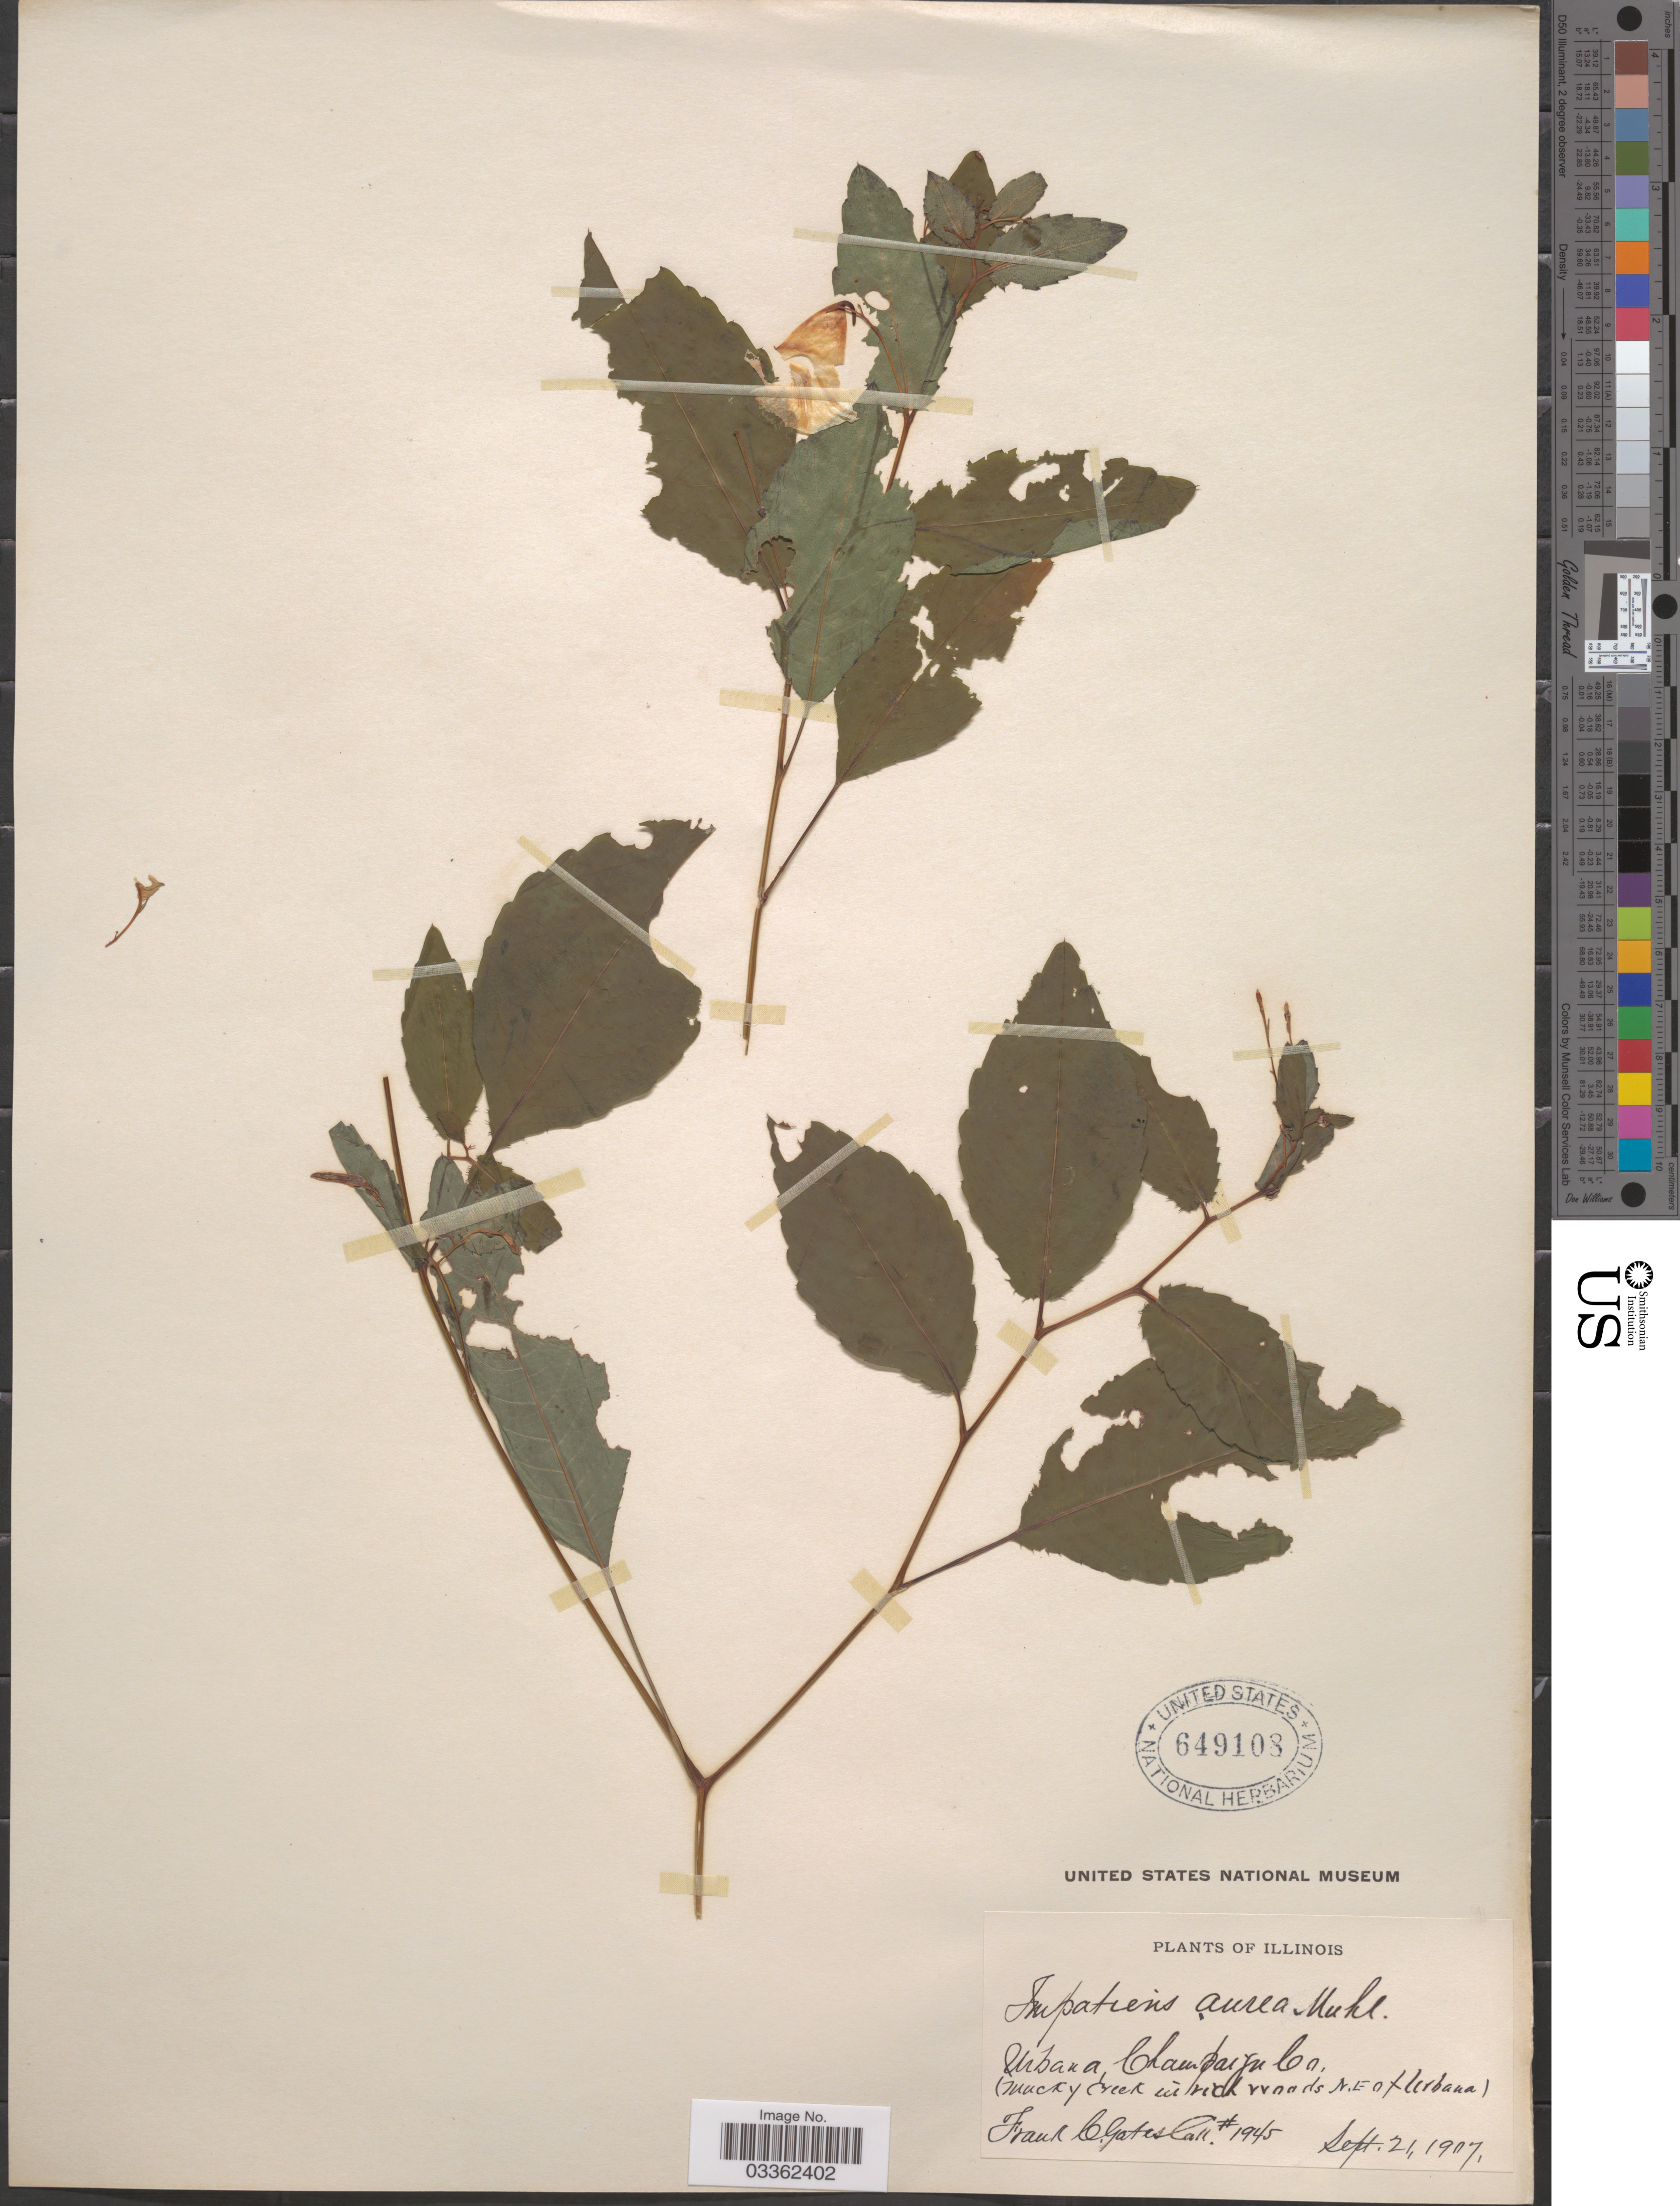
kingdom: Plantae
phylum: Tracheophyta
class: Magnoliopsida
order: Ericales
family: Balsaminaceae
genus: Impatiens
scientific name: Impatiens pallida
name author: Nutt.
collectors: F. C. Gates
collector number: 1945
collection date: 1907-09-21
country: United States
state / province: Illinois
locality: Urbbana, Champaign Co. (Mucky Creek in rich woods N.E. of Urbana).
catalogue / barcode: US 649103